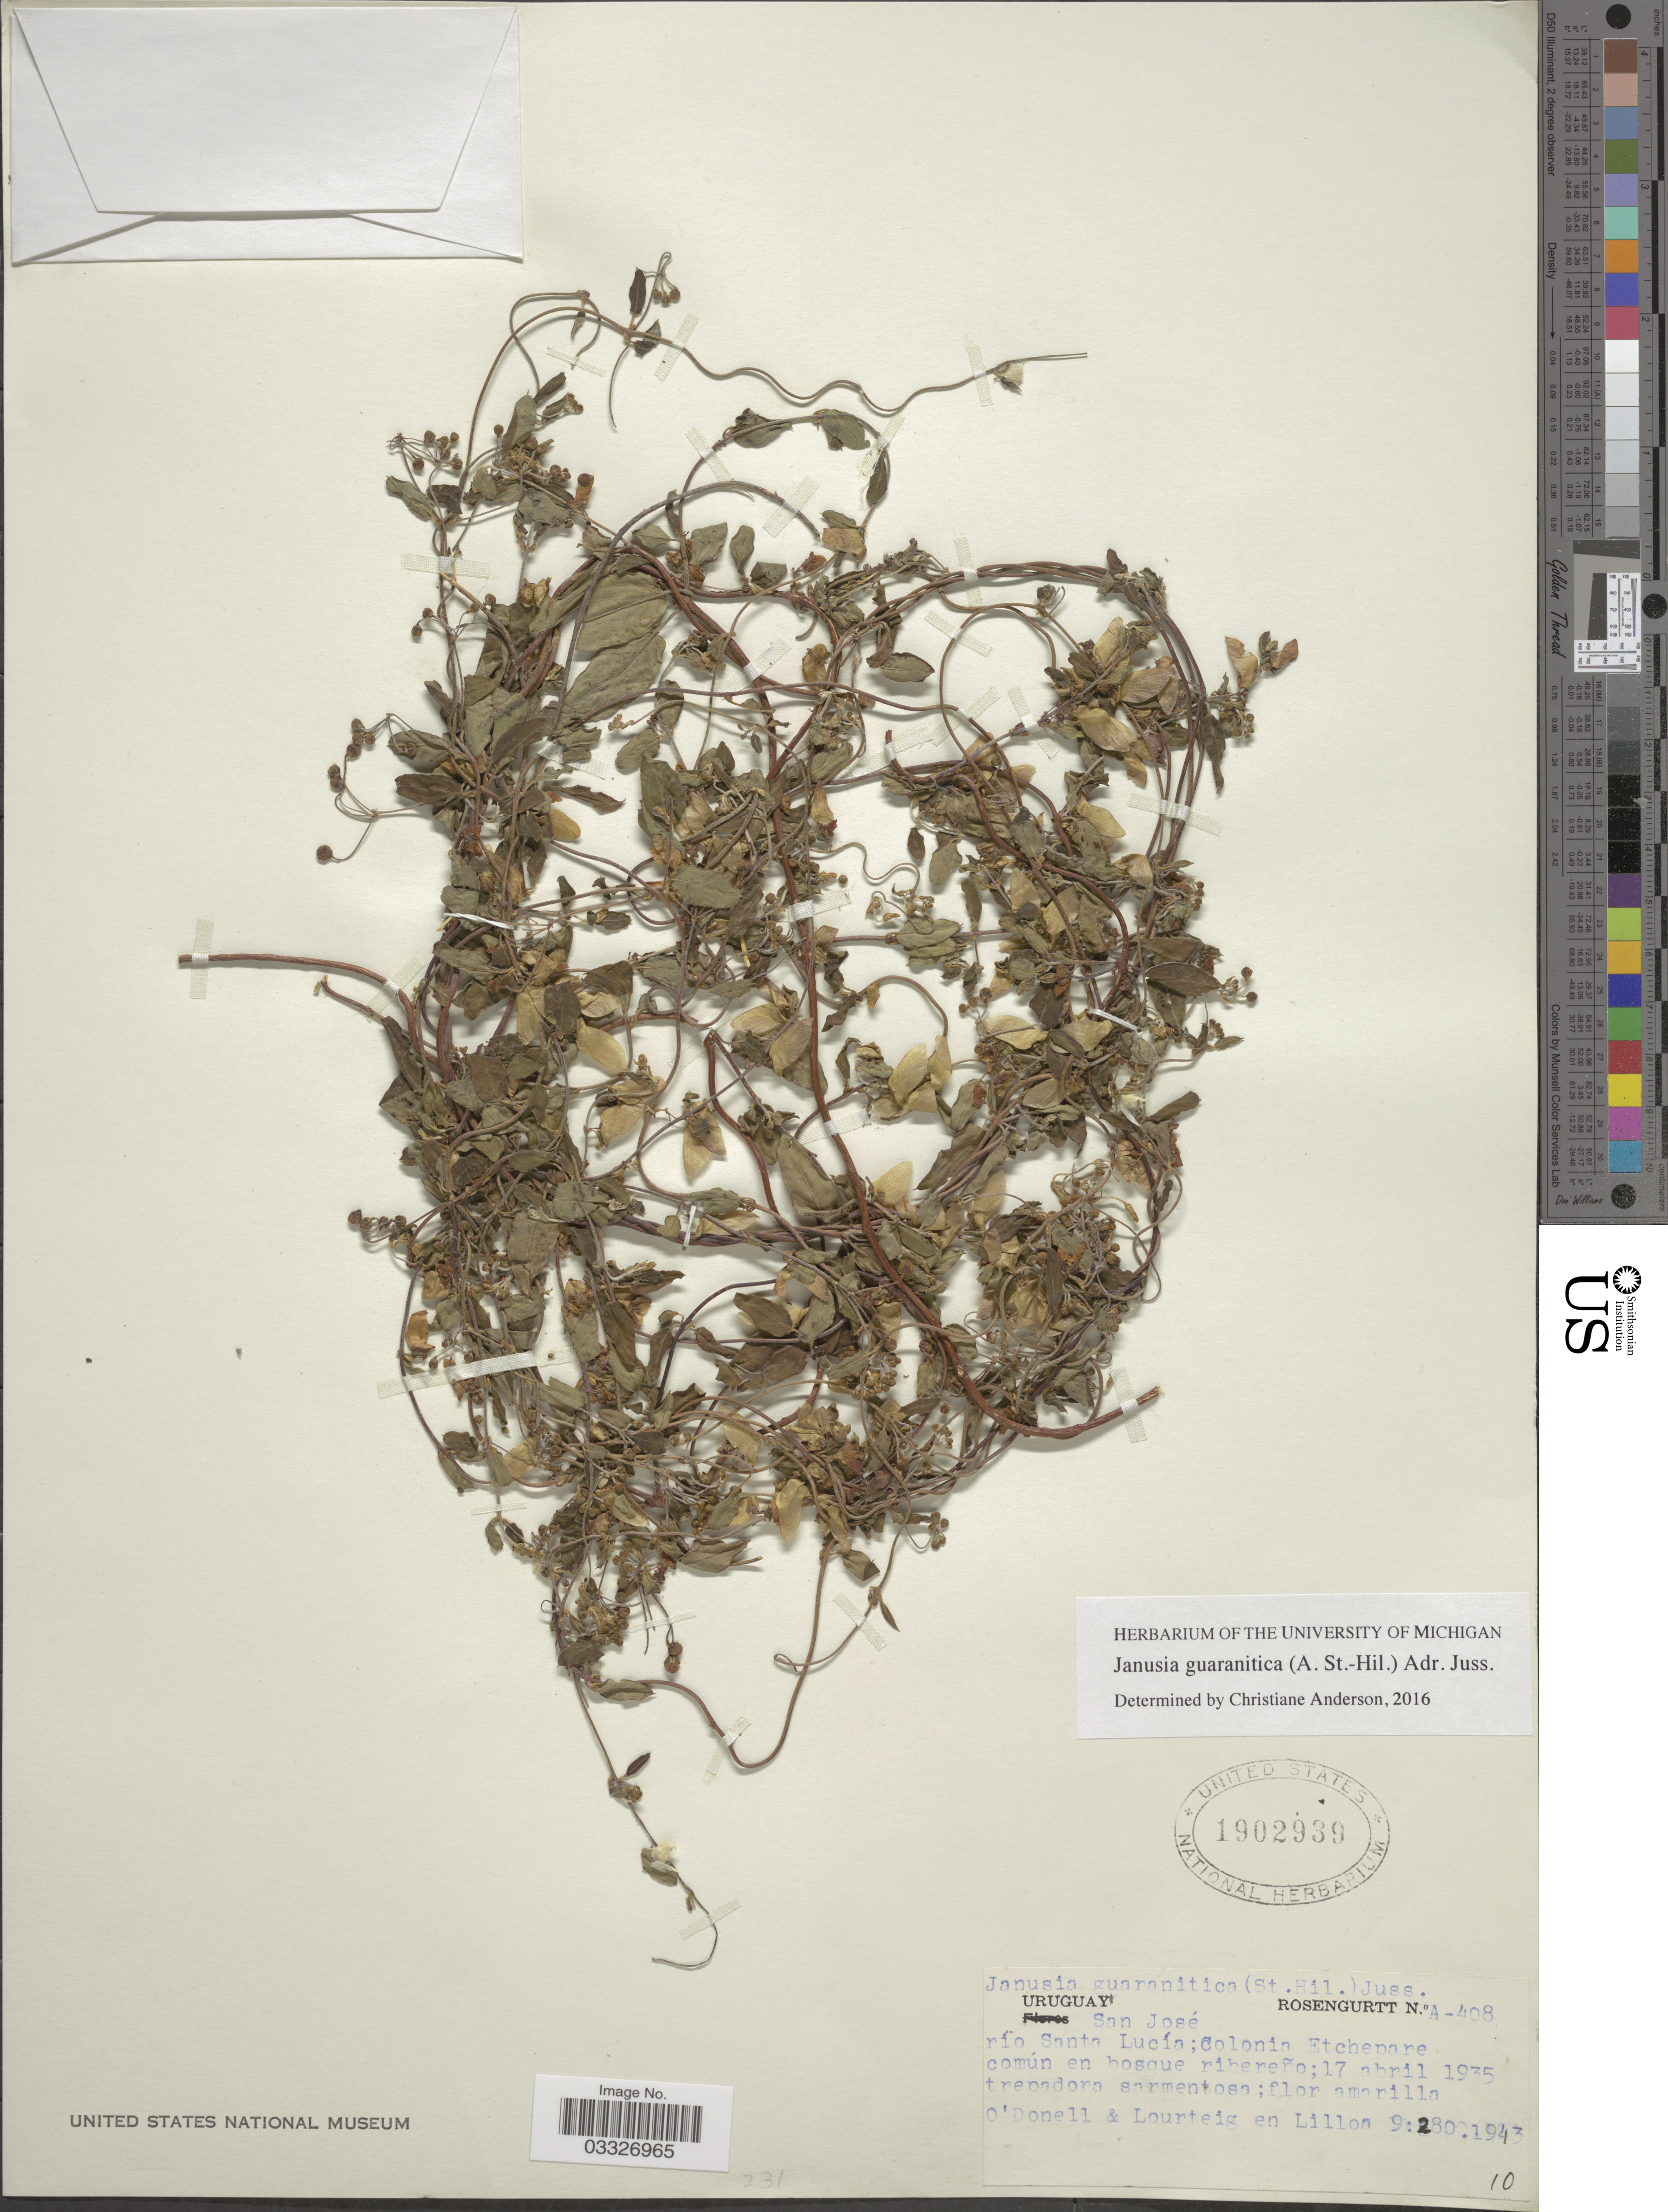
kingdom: Plantae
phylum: Tracheophyta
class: Magnoliopsida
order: Malpighiales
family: Malpighiaceae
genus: Janusia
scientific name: Janusia guaranitica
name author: (A. St.-Hil.) A. Juss.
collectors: -- O'Donell, -. Lourteig & Lillon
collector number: A-408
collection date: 1935-04-17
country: Uruguay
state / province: San Jose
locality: Rio Santa Lucía; Colonia Etchepare común en bosque ribereño.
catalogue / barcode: US 1902939